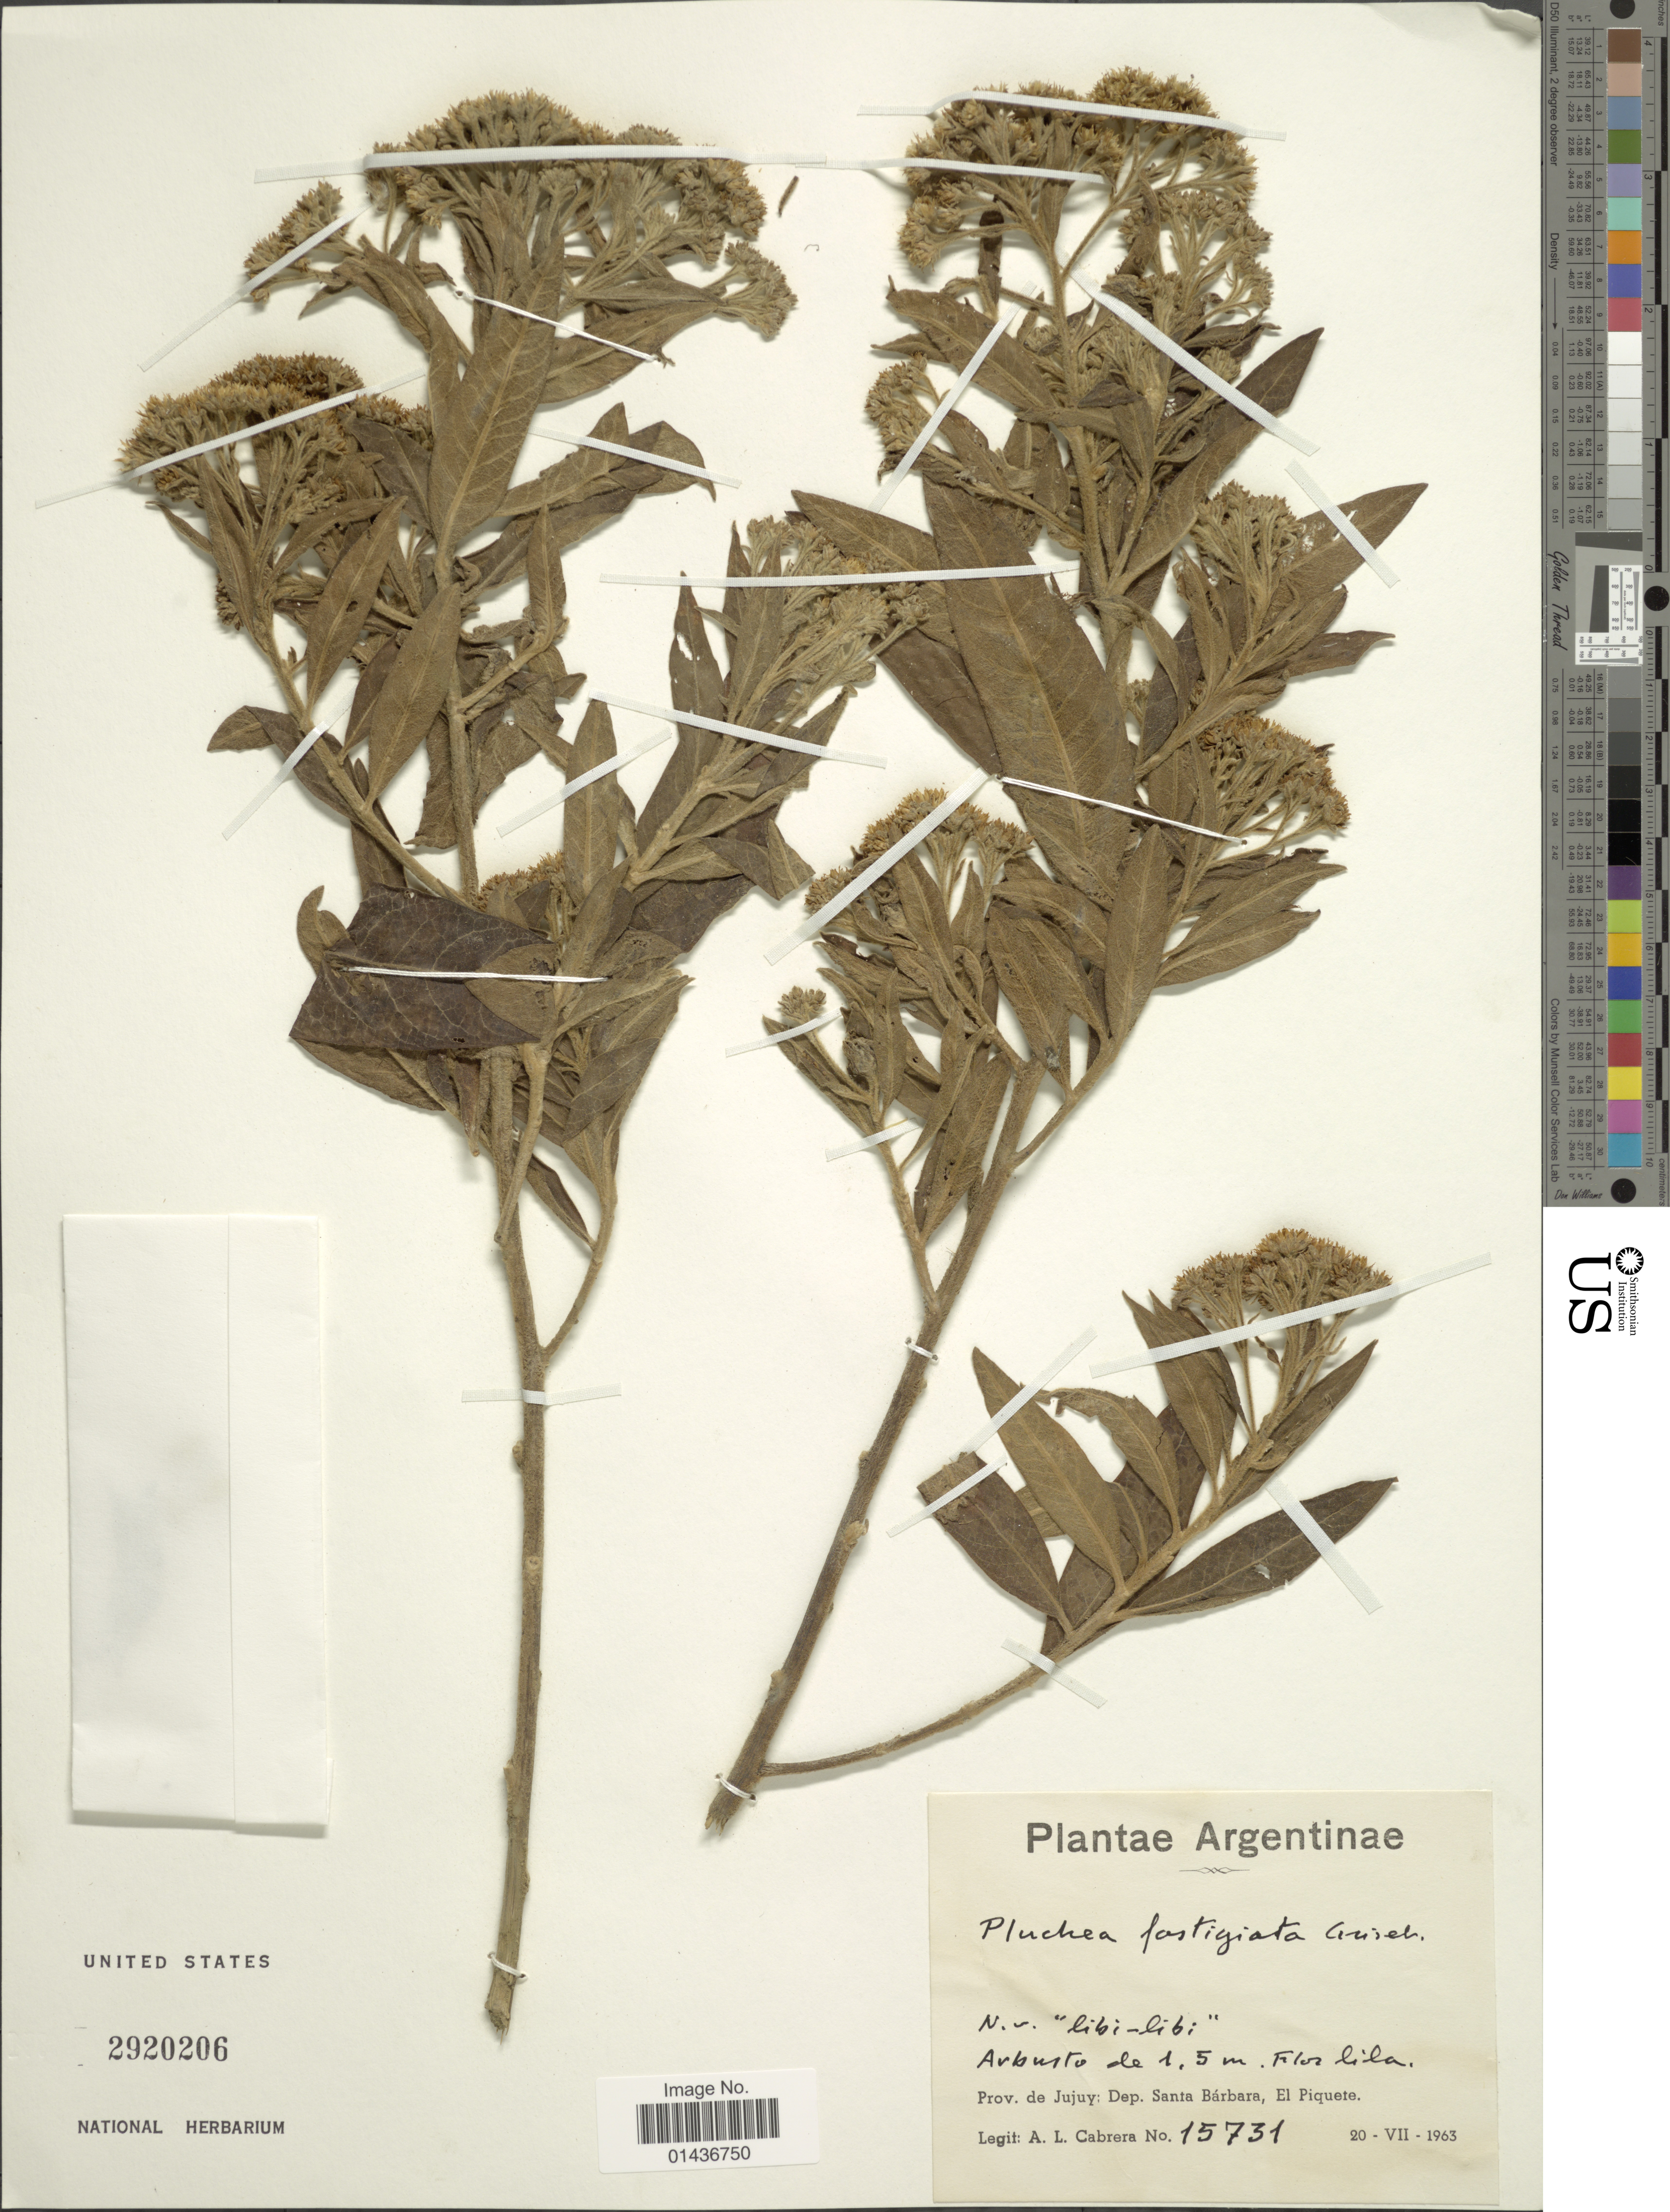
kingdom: Plantae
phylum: Tracheophyta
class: Magnoliopsida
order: Asterales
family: Asteraceae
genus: Pluchea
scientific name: Pluchea fastigiata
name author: Griseb.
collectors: A. L. Cabrera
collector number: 15731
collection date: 1963-07-20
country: Argentina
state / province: Jujuy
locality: Prov. de Jujuy: Dep. Santa Barbara, El Piquete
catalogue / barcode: US 2920206